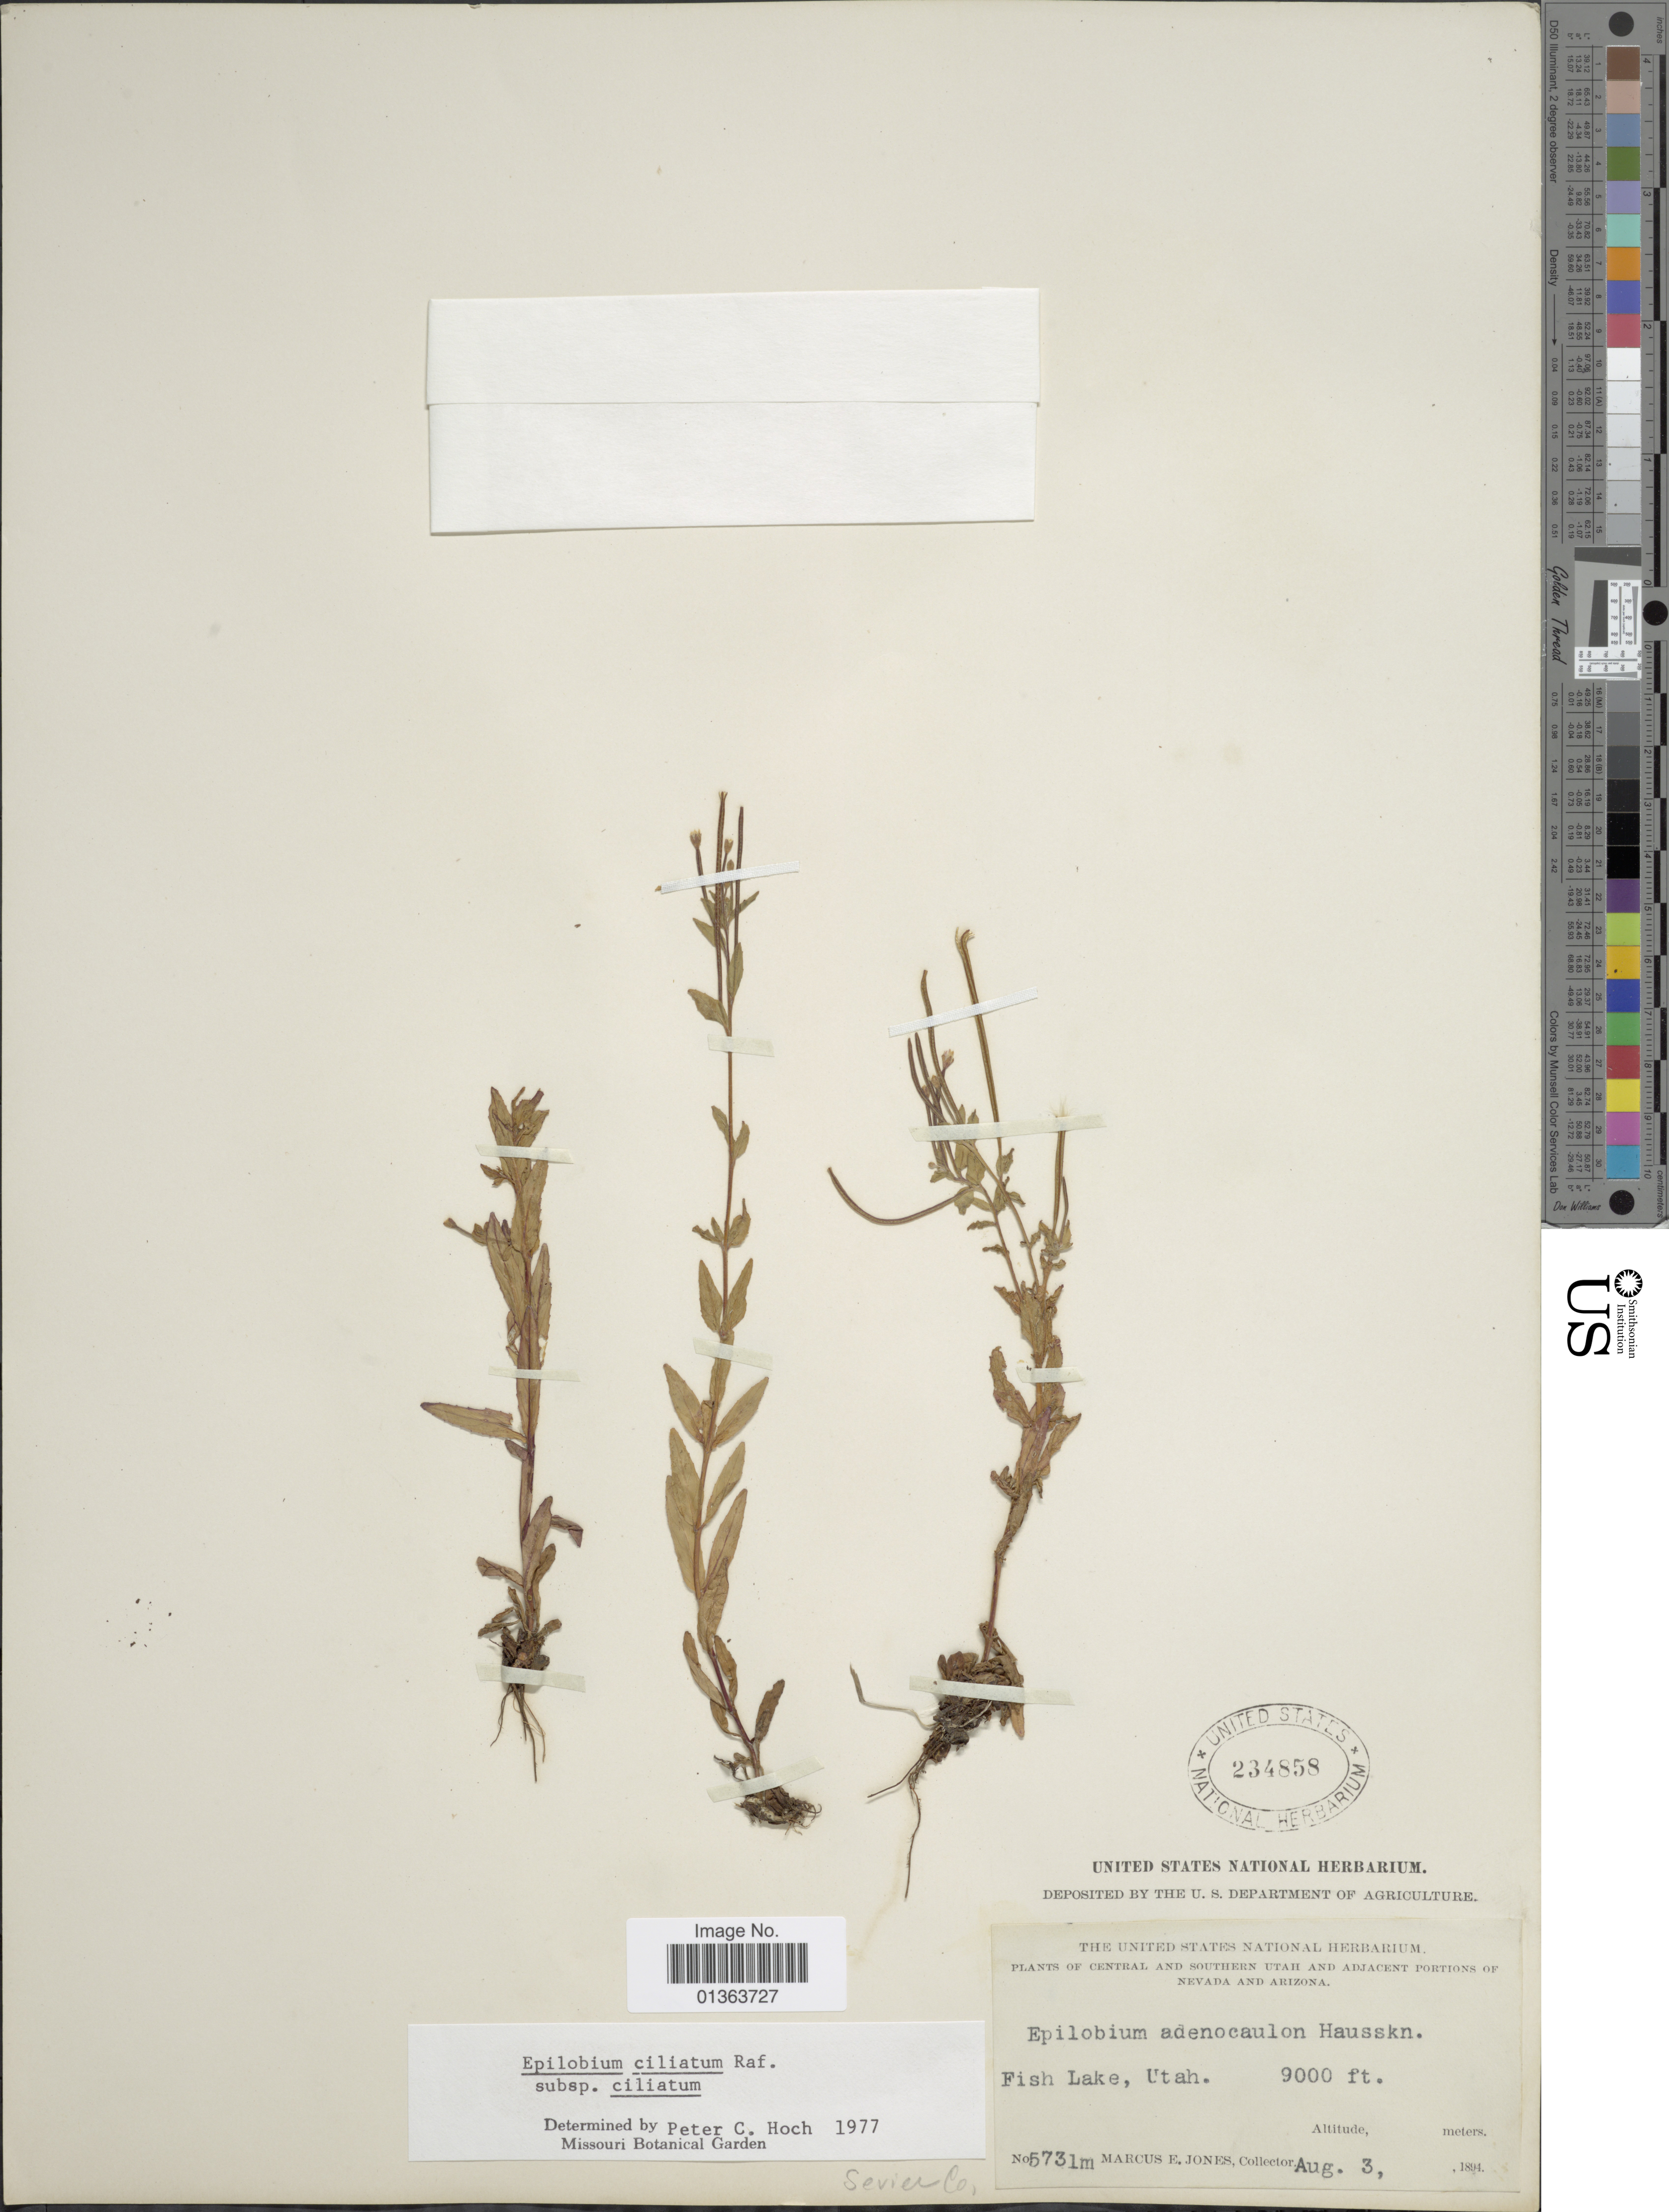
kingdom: Plantae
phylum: Tracheophyta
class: Magnoliopsida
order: Myrtales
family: Onagraceae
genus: Epilobium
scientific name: Epilobium ciliatum subsp. ciliatum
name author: Raf.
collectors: M. E. Jones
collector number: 5731m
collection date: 1894-08-03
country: United States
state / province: Utah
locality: Central and Southern Utah and adjacent portions of Nevada and Arizona. Fish Lake.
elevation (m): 2743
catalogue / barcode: US 234858